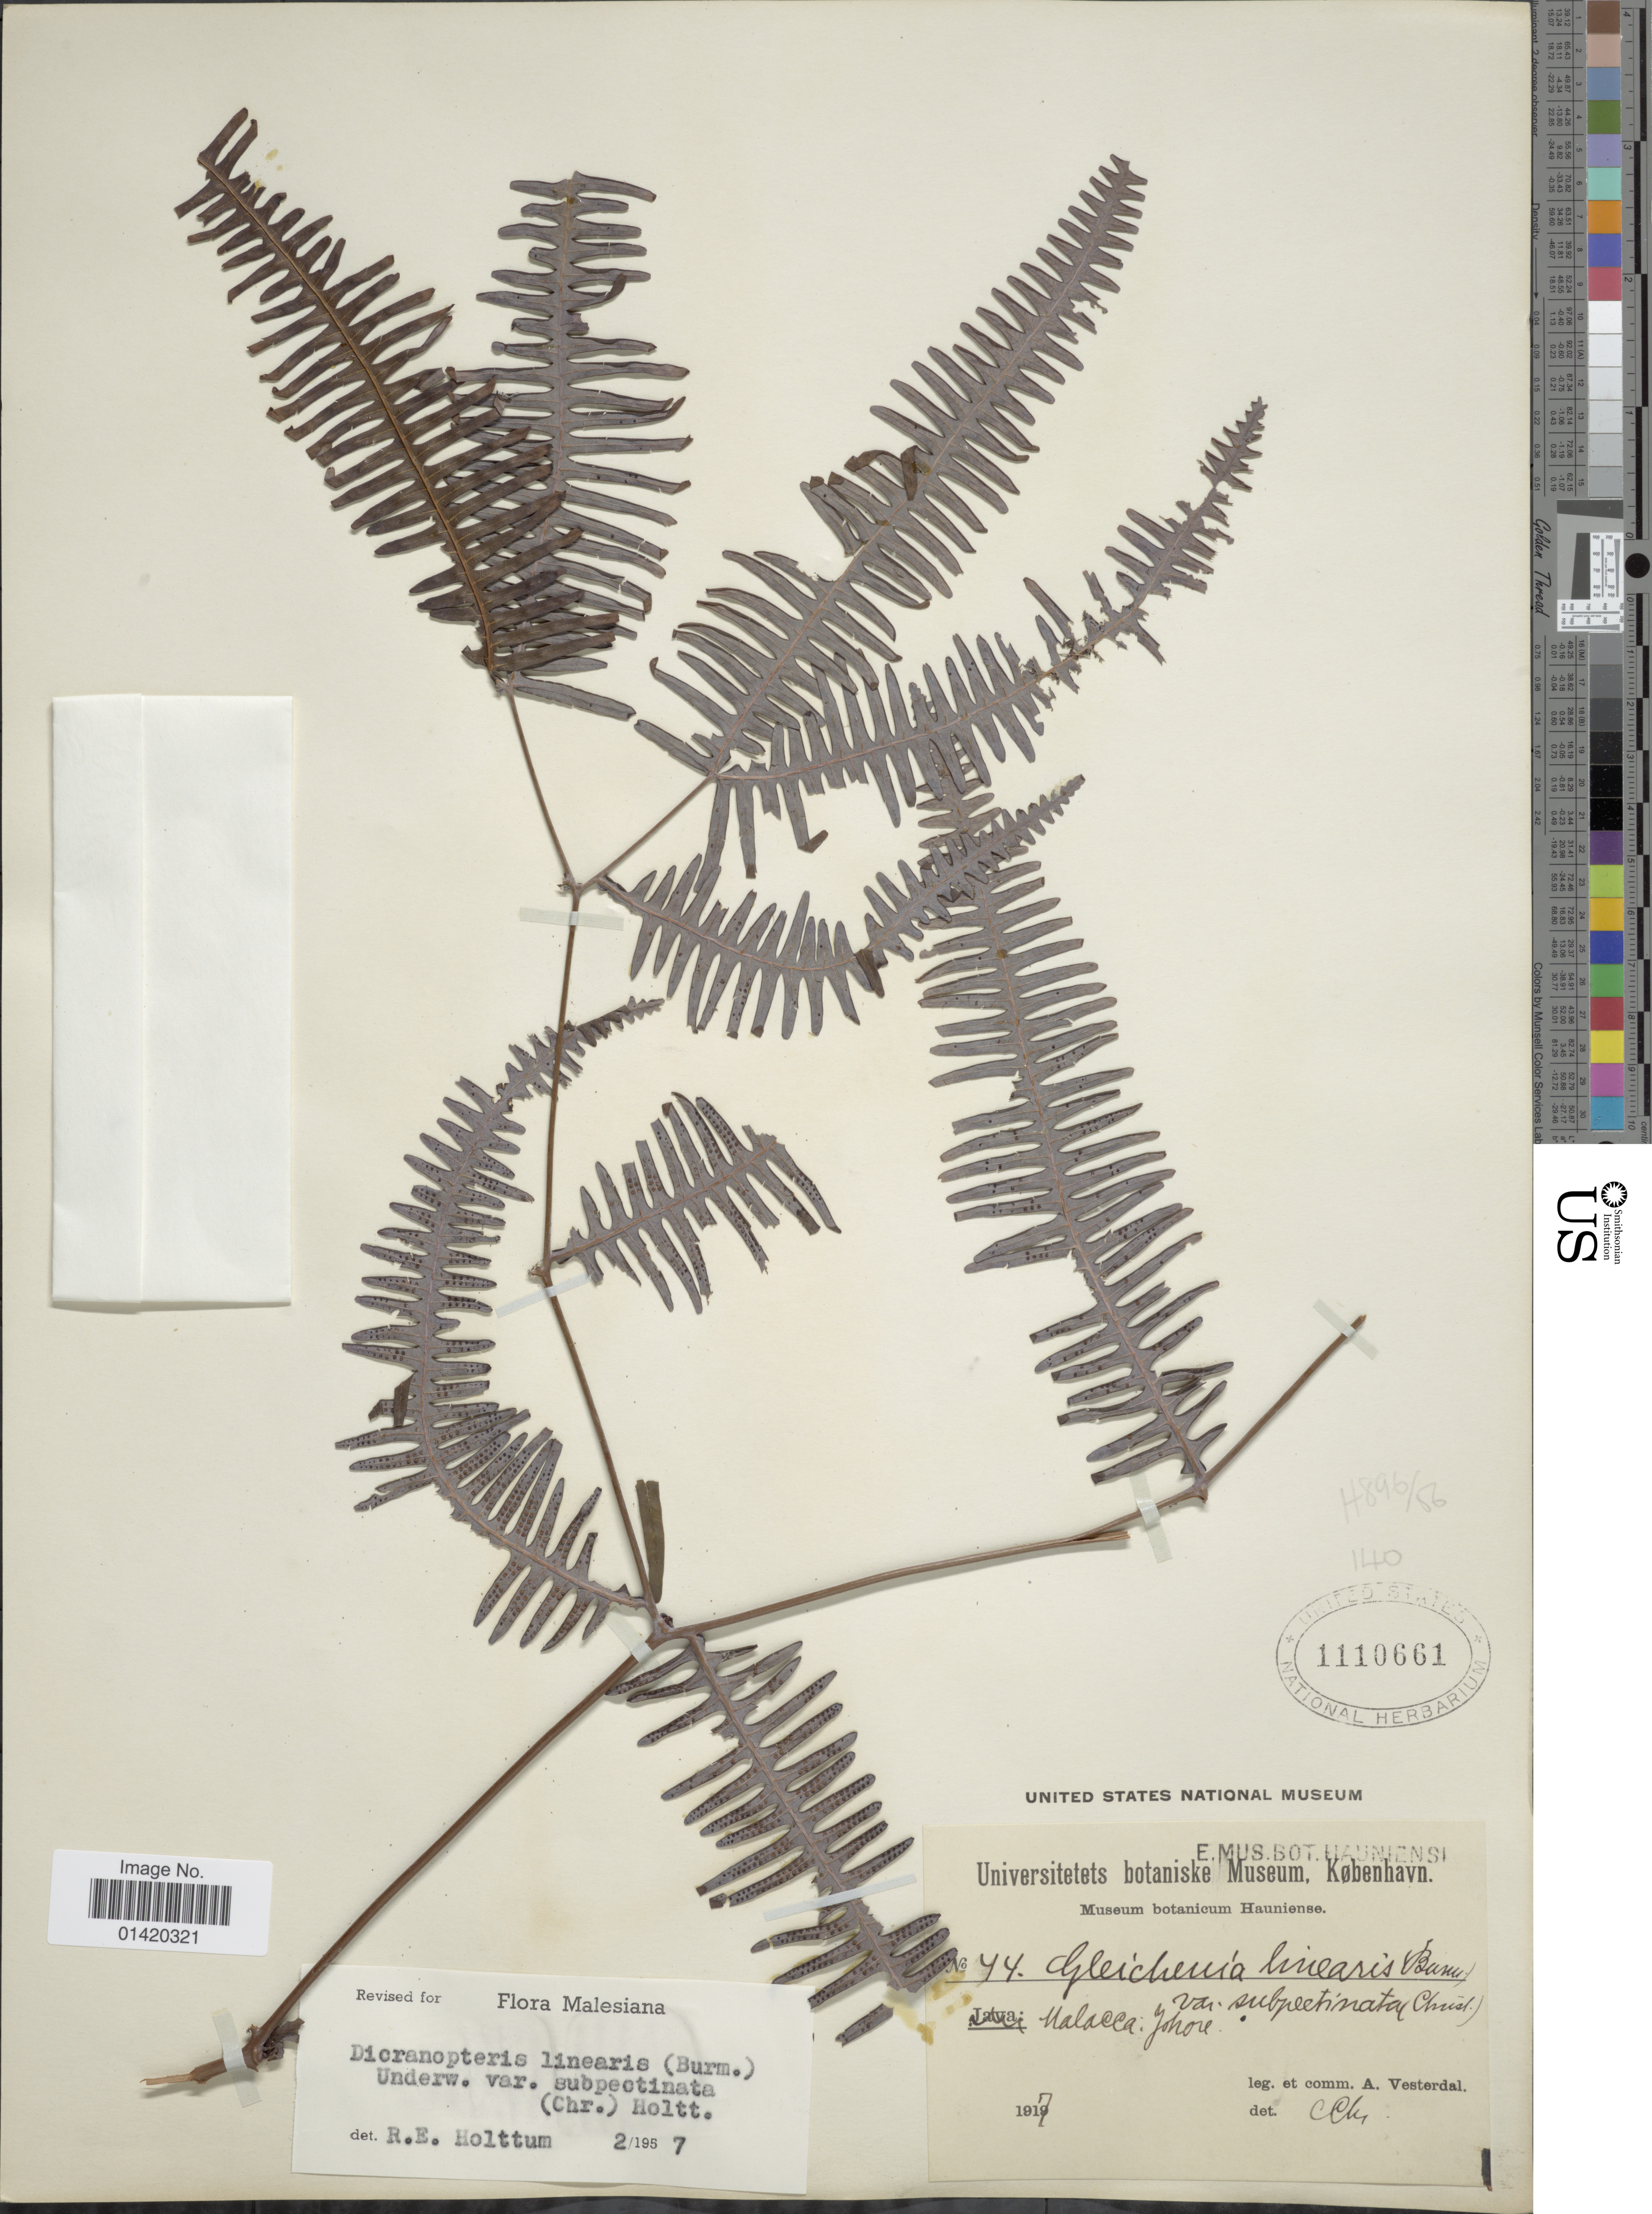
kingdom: Plantae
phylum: Tracheophyta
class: Polypodiopsida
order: Gleicheniales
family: Gleicheniaceae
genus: Dicranopteris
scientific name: Dicranopteris linearis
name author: (Burm. f.) Underw.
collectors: A. Vesterdal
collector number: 44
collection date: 1917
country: Malaysia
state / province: Johor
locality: Malacca: Johore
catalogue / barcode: US 1110661